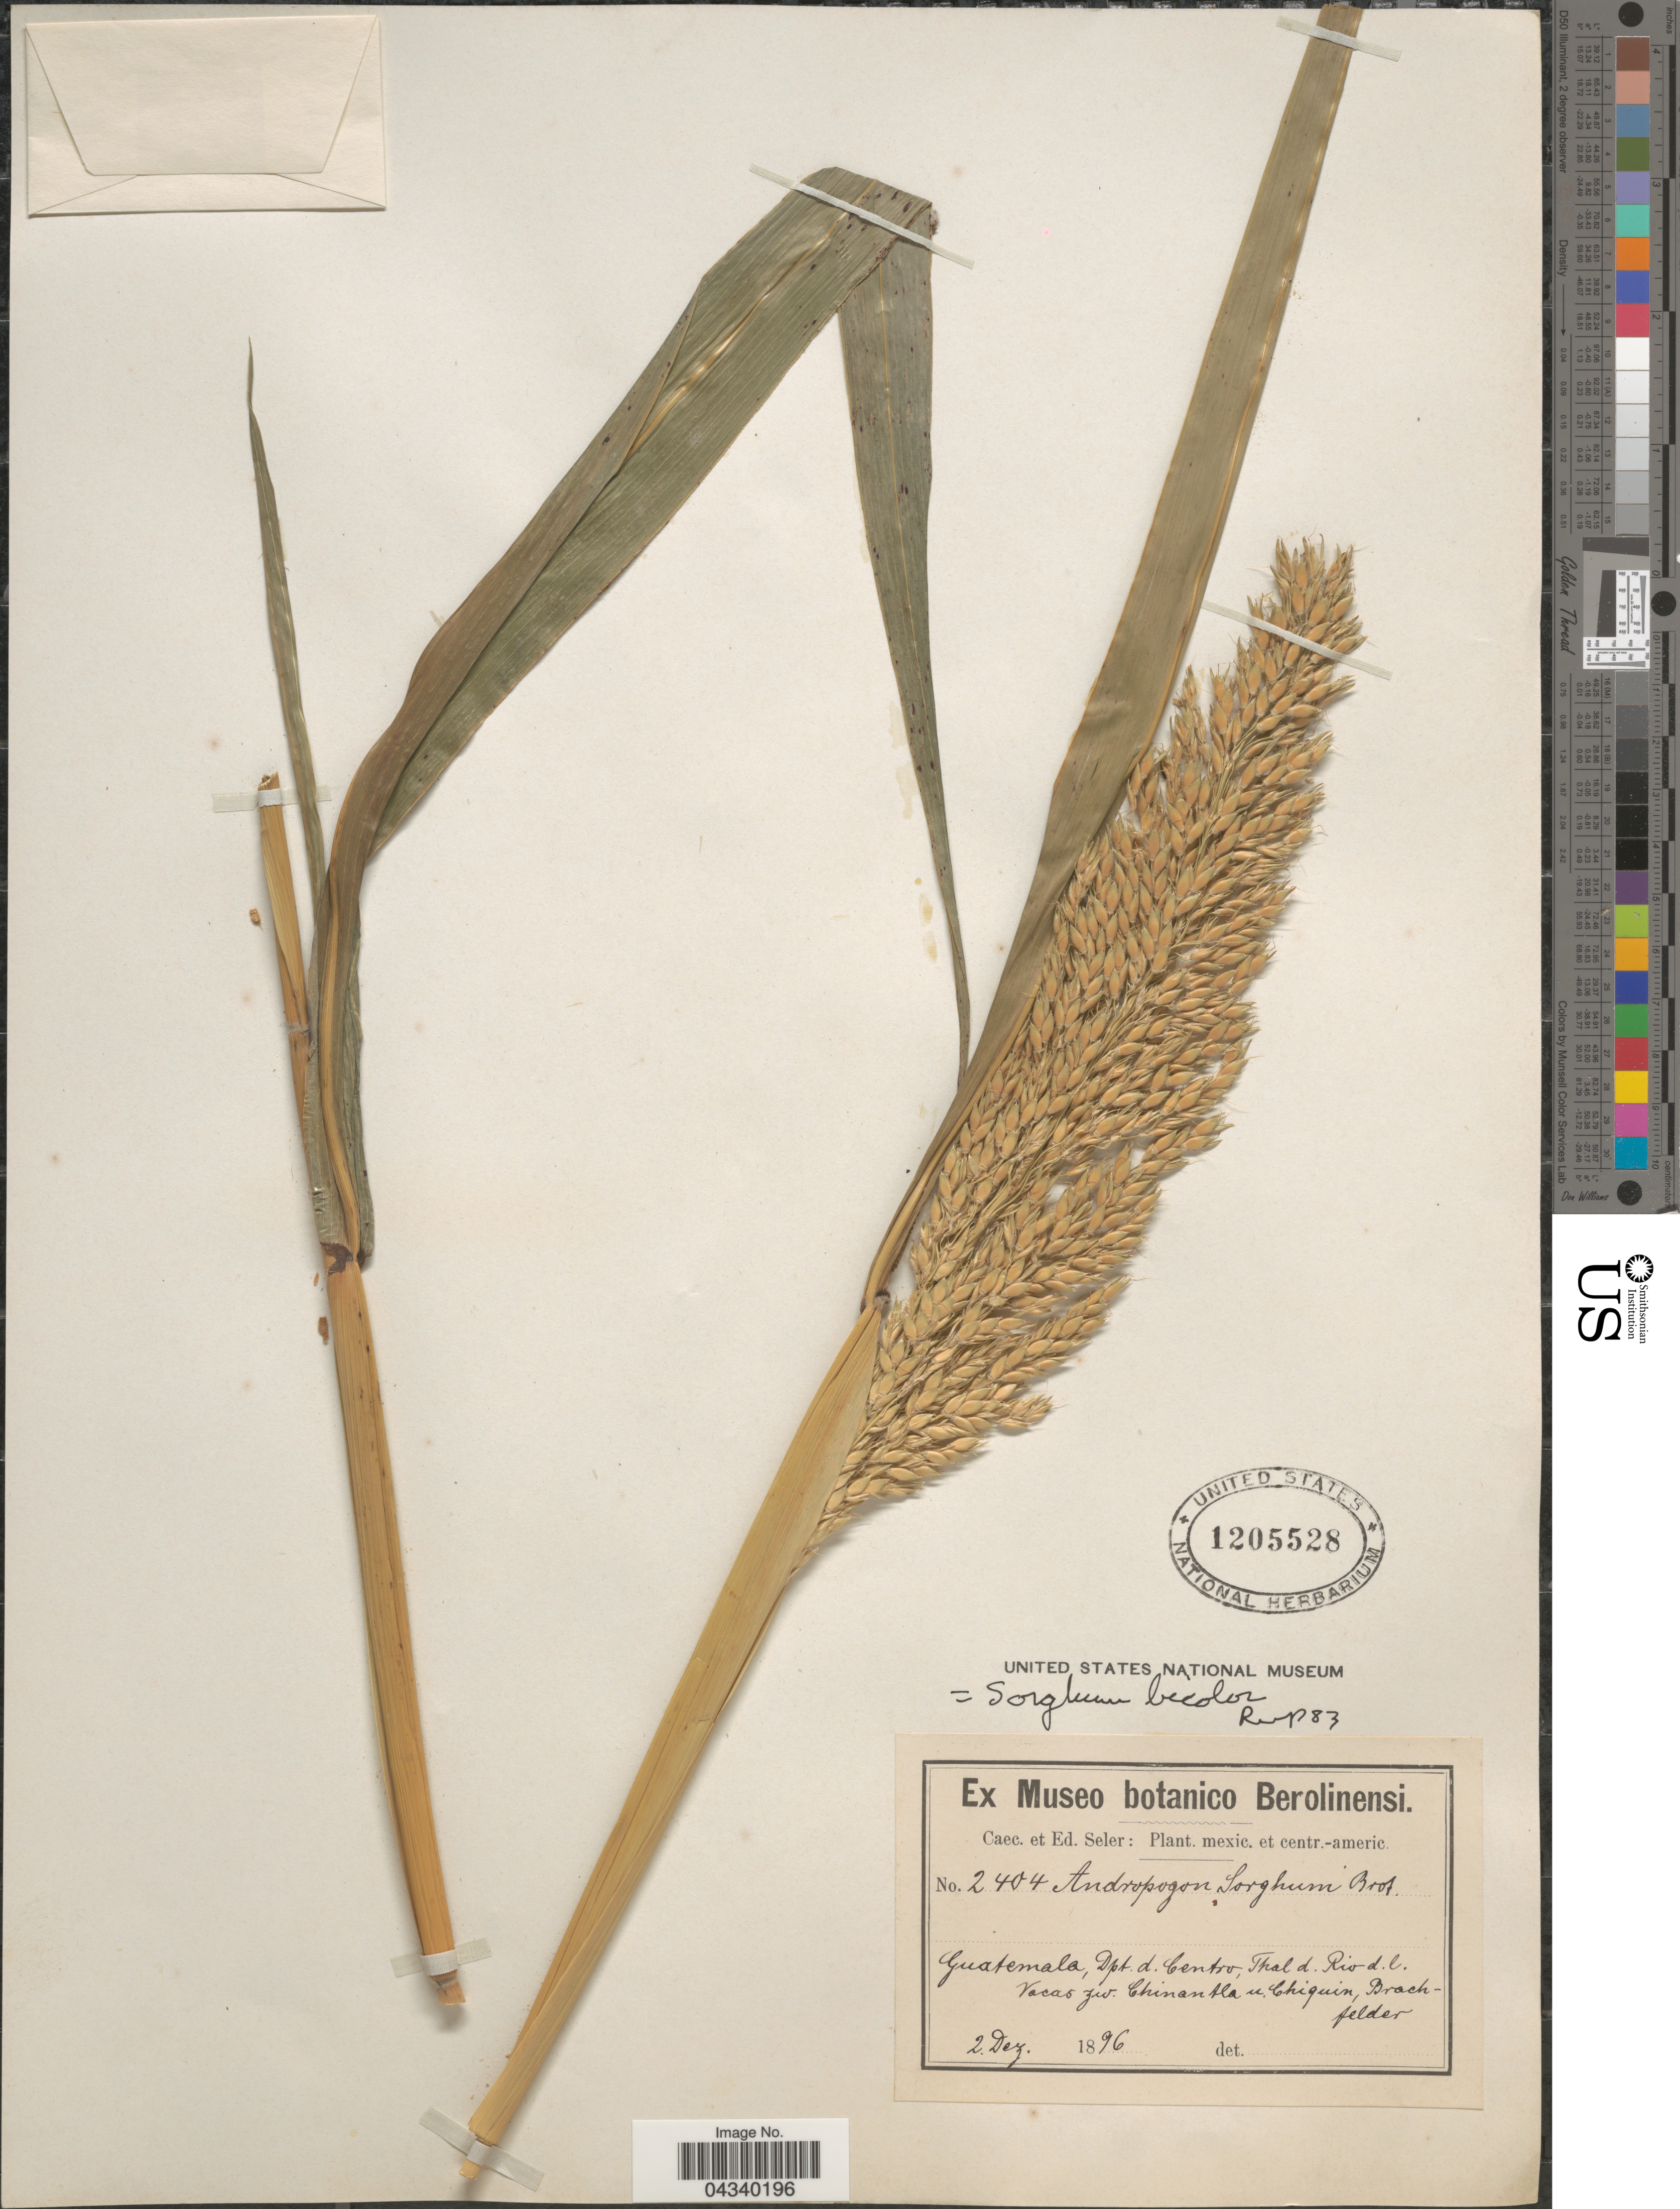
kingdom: Plantae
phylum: Tracheophyta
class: Liliopsida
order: Poales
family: Poaceae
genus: Sorghum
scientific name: Sorghum bicolor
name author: (L.) Moench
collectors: ex Caec. et Ed Seler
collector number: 2404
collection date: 1896-12-02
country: Guatemala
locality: Dpt. d. Centro, Thal d. Rio d. l. Vacas zw. Chinantla u. Chiquin, Brachfelder.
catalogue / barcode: US 1205528